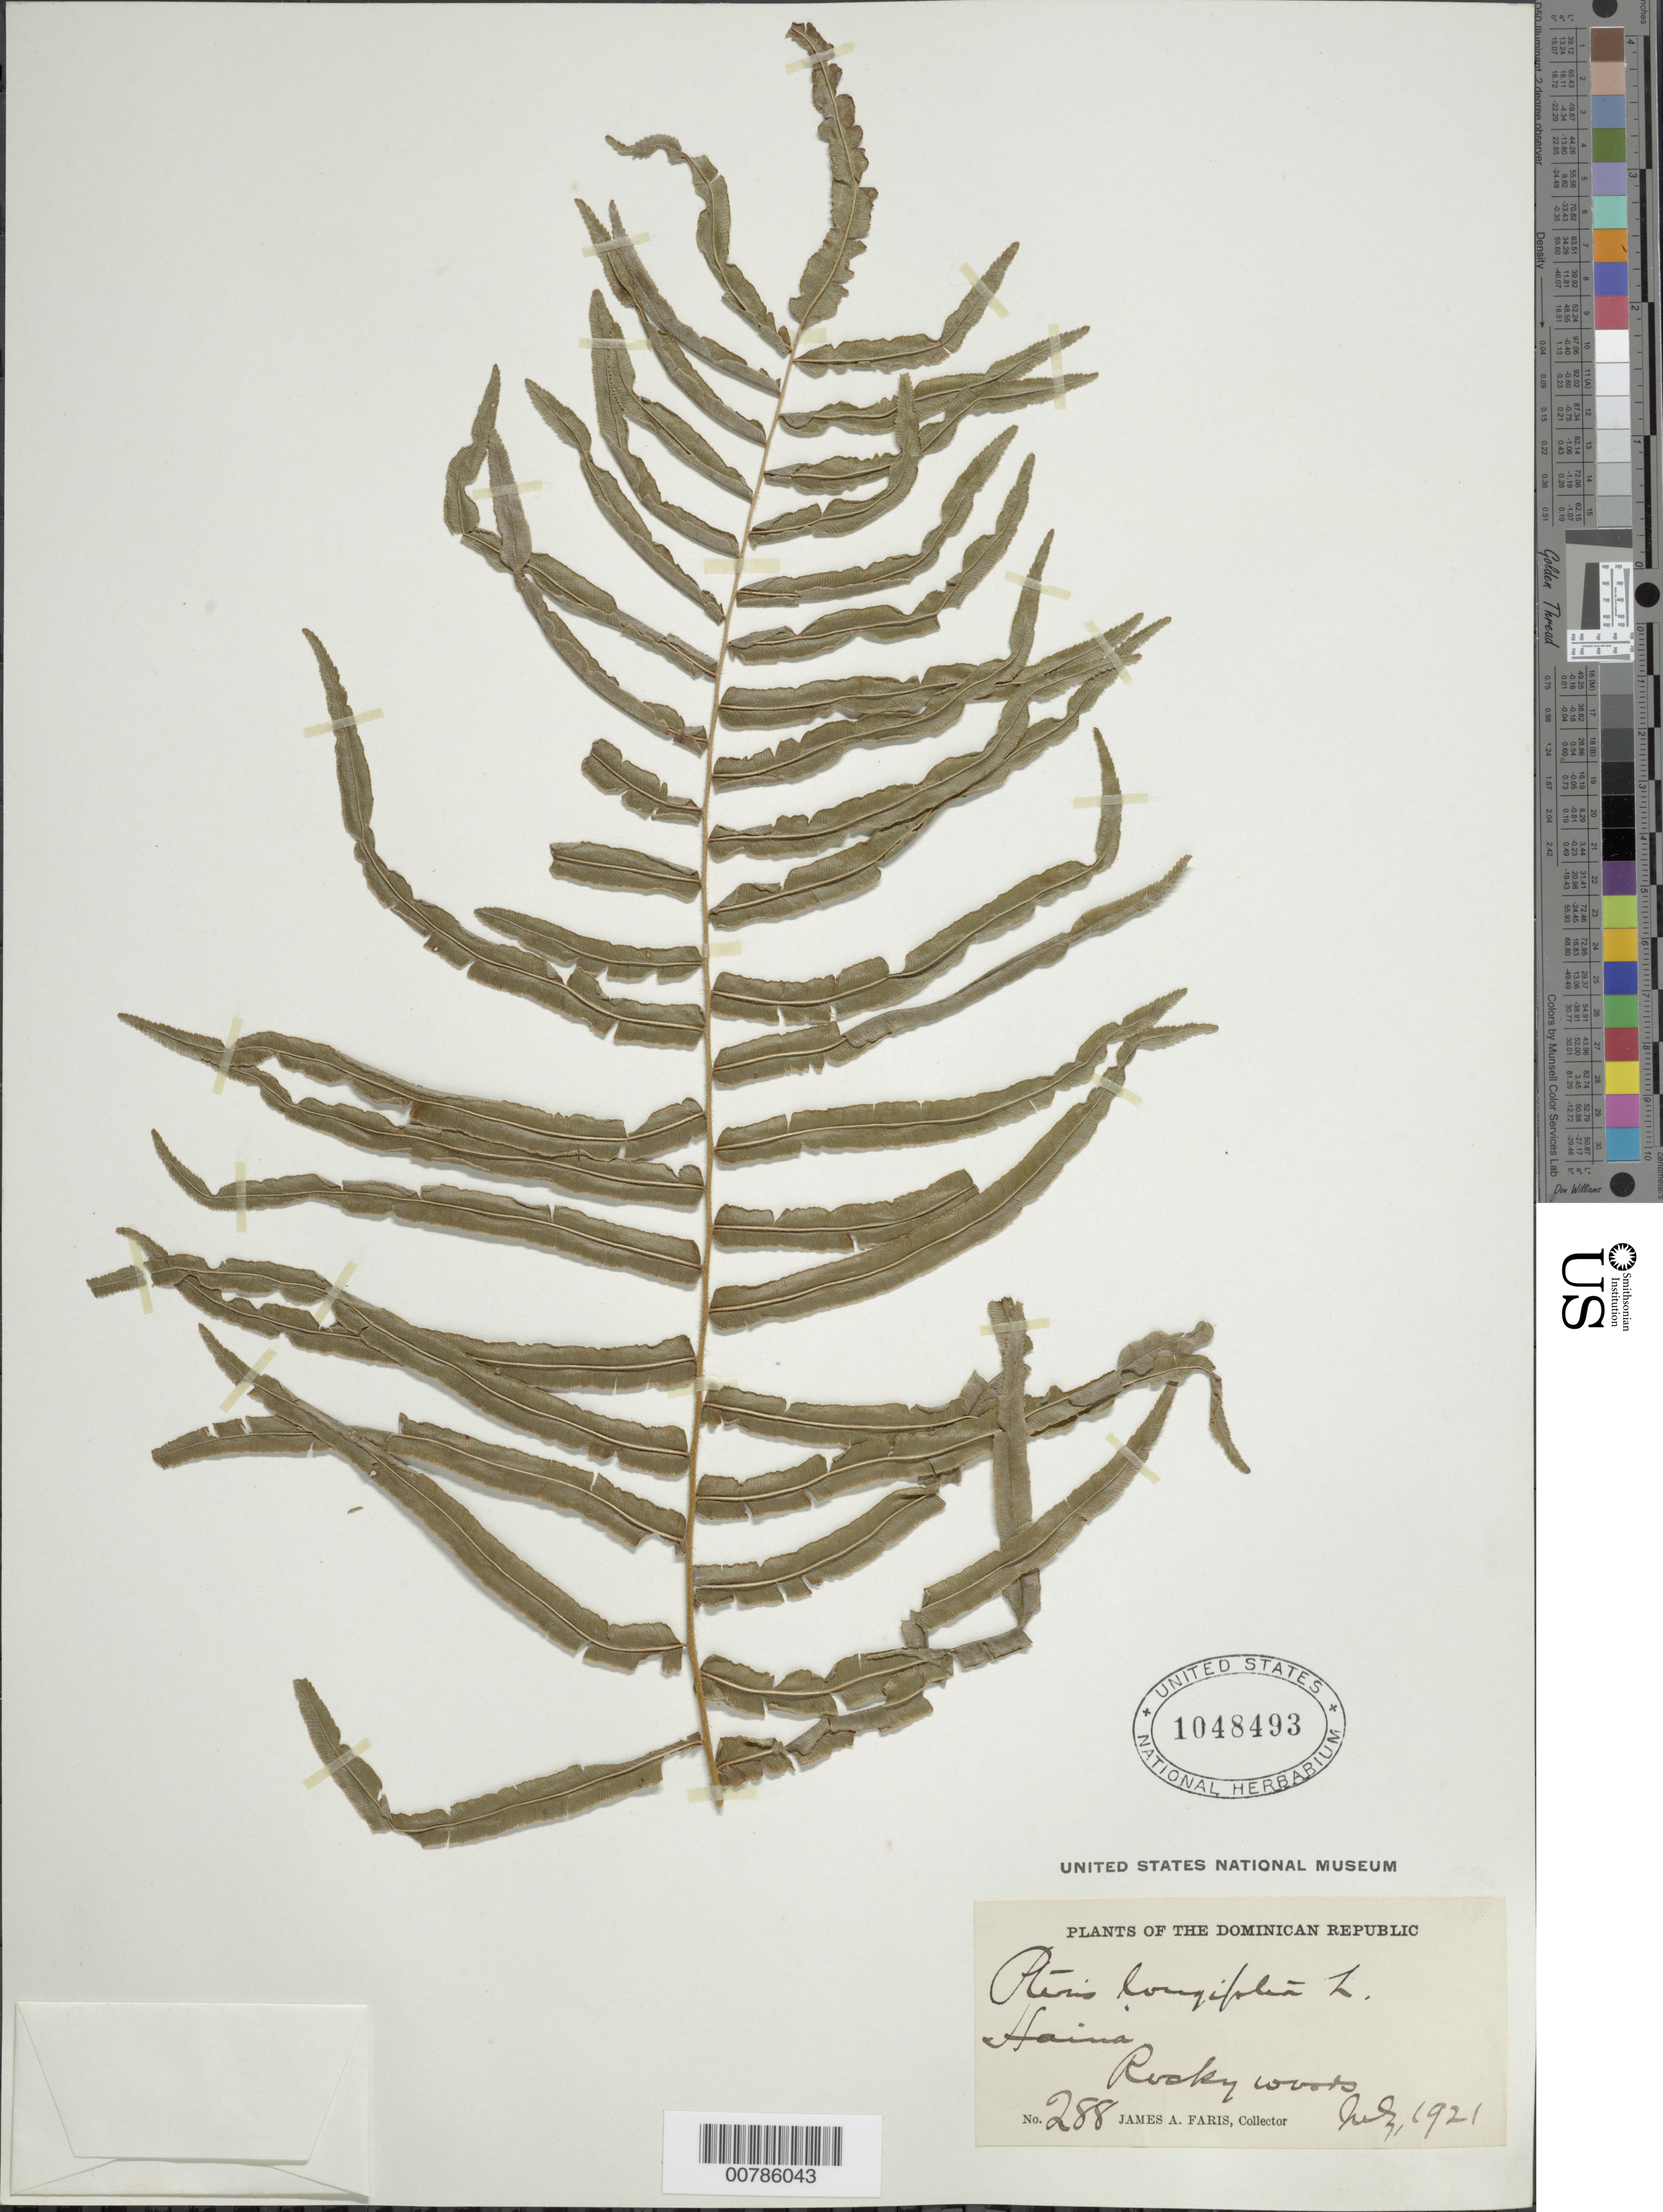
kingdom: Plantae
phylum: Tracheophyta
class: Polypodiopsida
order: Polypodiales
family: Pteridaceae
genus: Pteris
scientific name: Pteris longifolia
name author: L.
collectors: J. Faris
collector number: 288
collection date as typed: Jul 1910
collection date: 1910-07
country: Dominican Republic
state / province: San Cristóbal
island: Hispaniola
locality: Haina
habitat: Rocky woods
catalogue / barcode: US 1048493